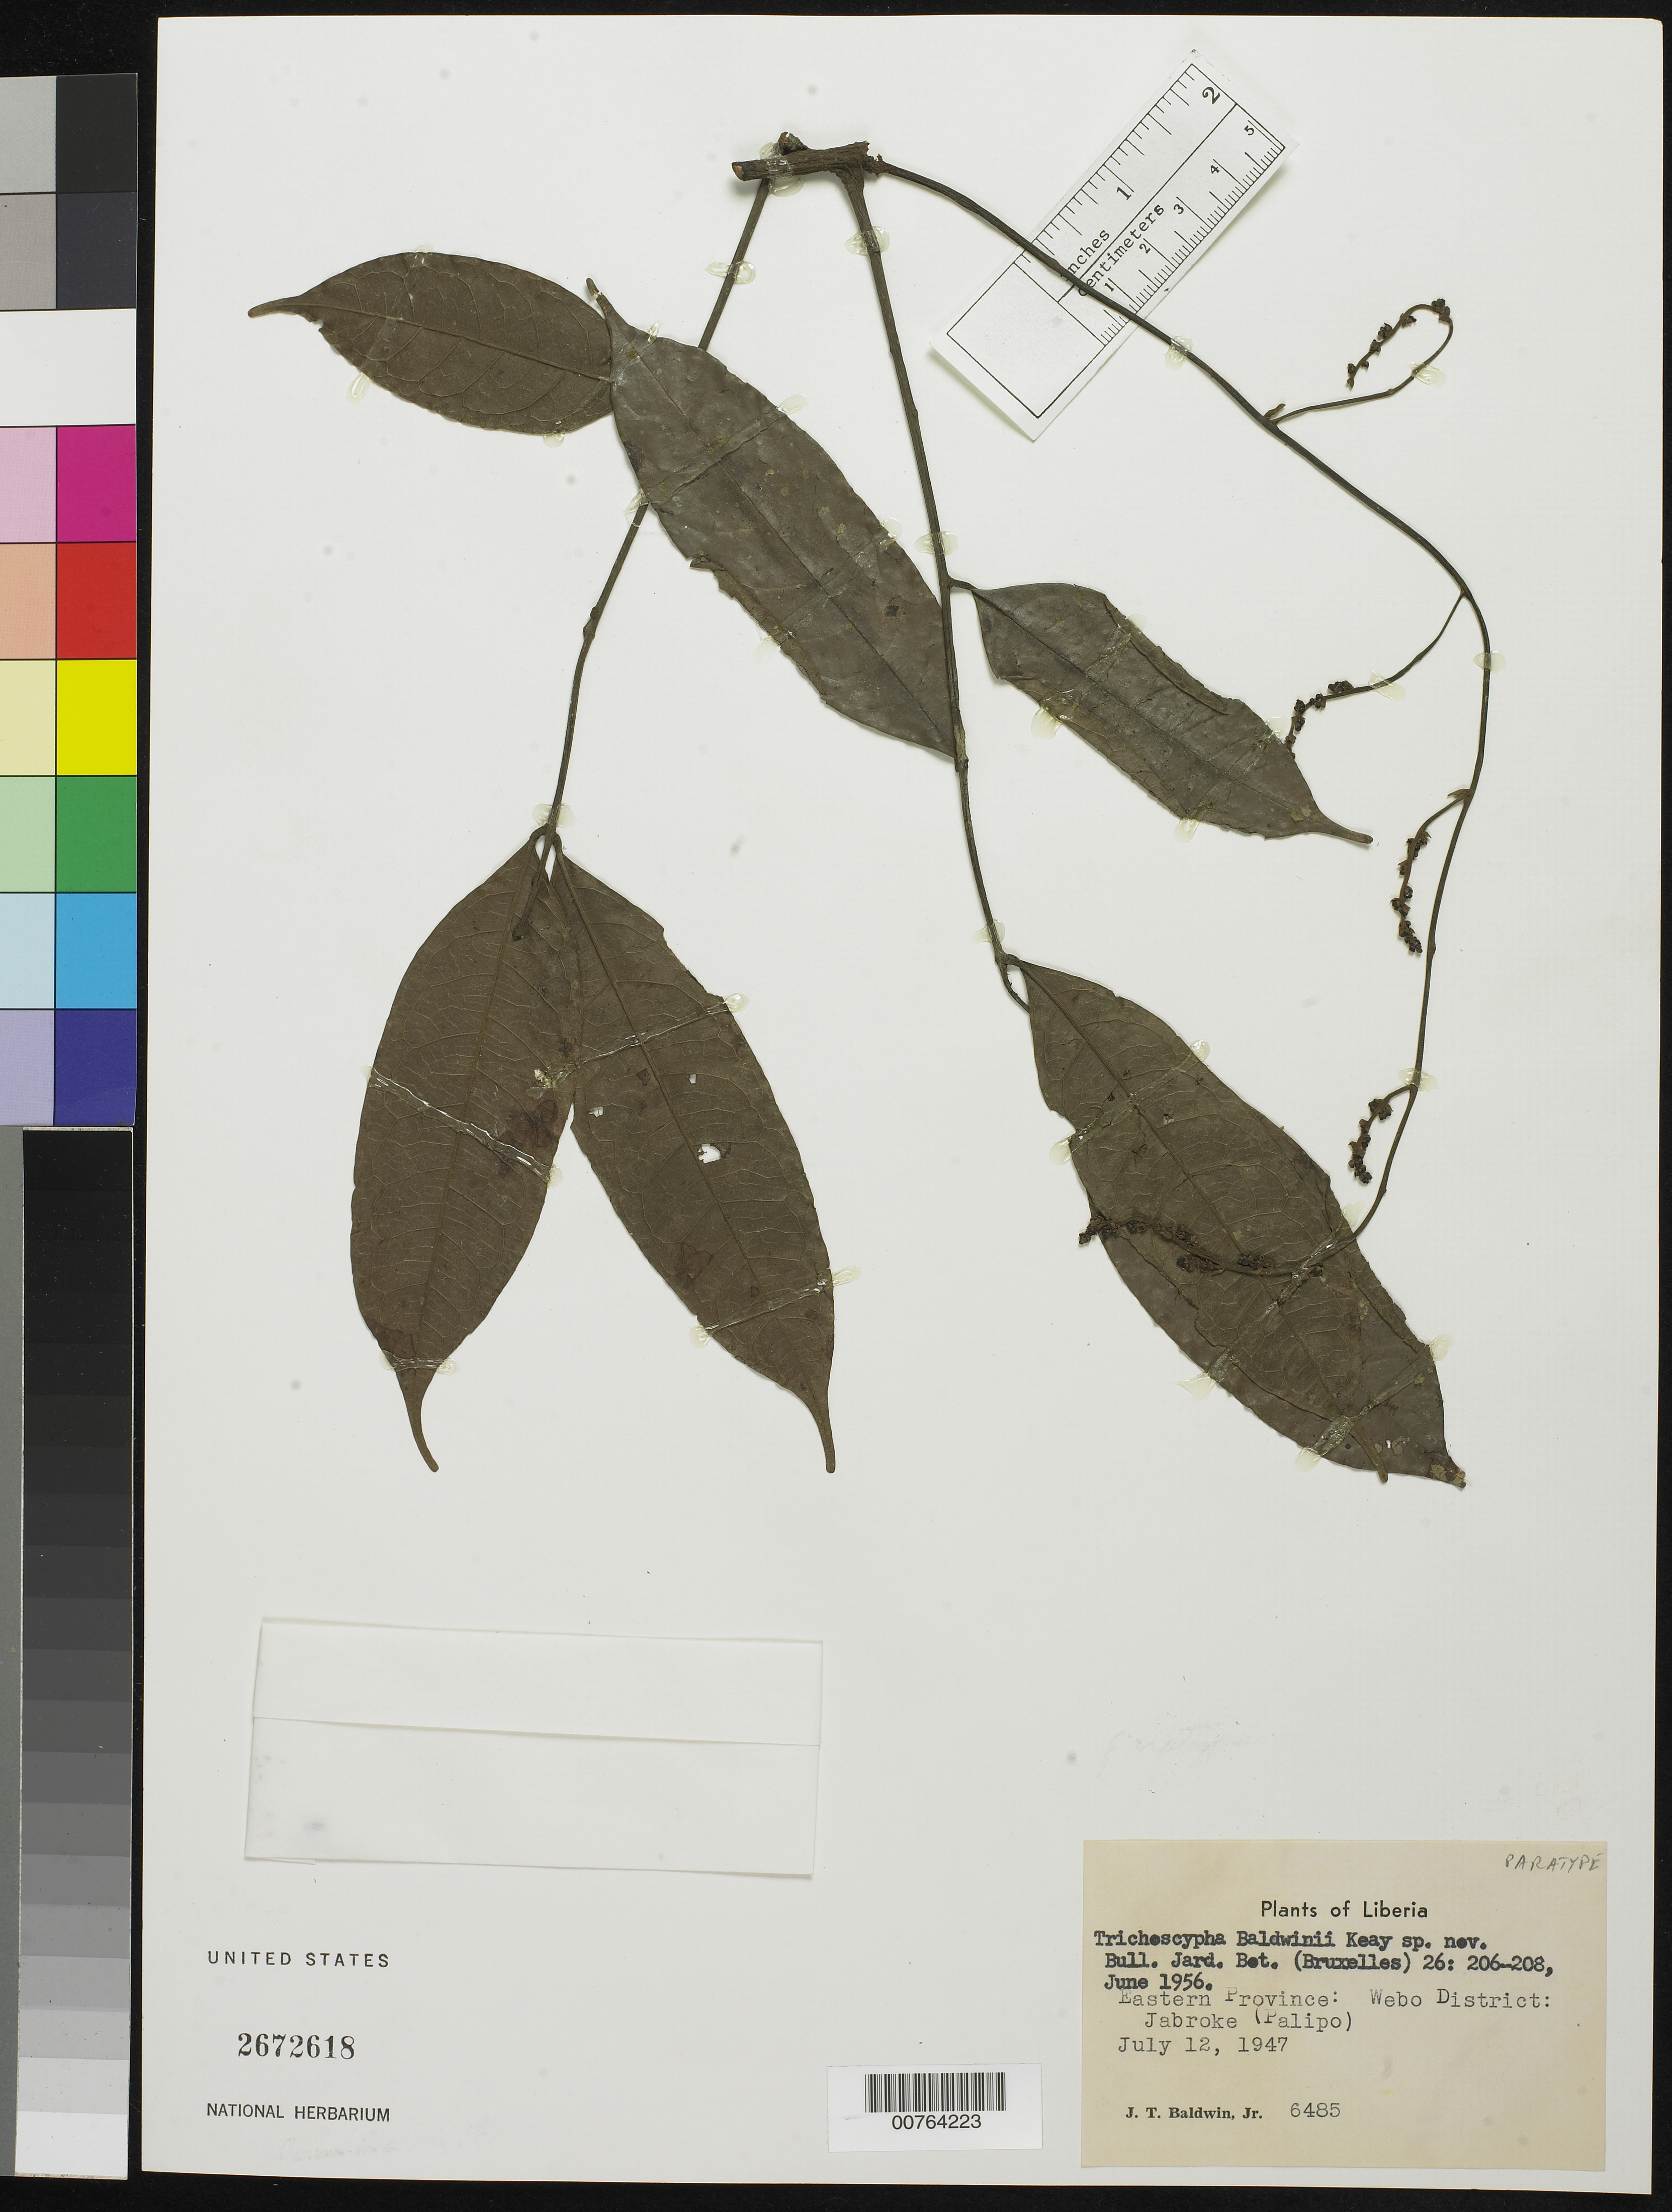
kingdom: Plantae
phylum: Tracheophyta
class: Magnoliopsida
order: Sapindales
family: Anacardiaceae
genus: Trichoscypha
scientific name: Trichoscypha baldwinii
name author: Keay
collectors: J. T. Baldwin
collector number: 6485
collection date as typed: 12 Jul 1947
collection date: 1947-07-12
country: Liberia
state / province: River Gee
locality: Eastern Province: Webo District, Jabroke (Palipo)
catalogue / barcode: US 2672618